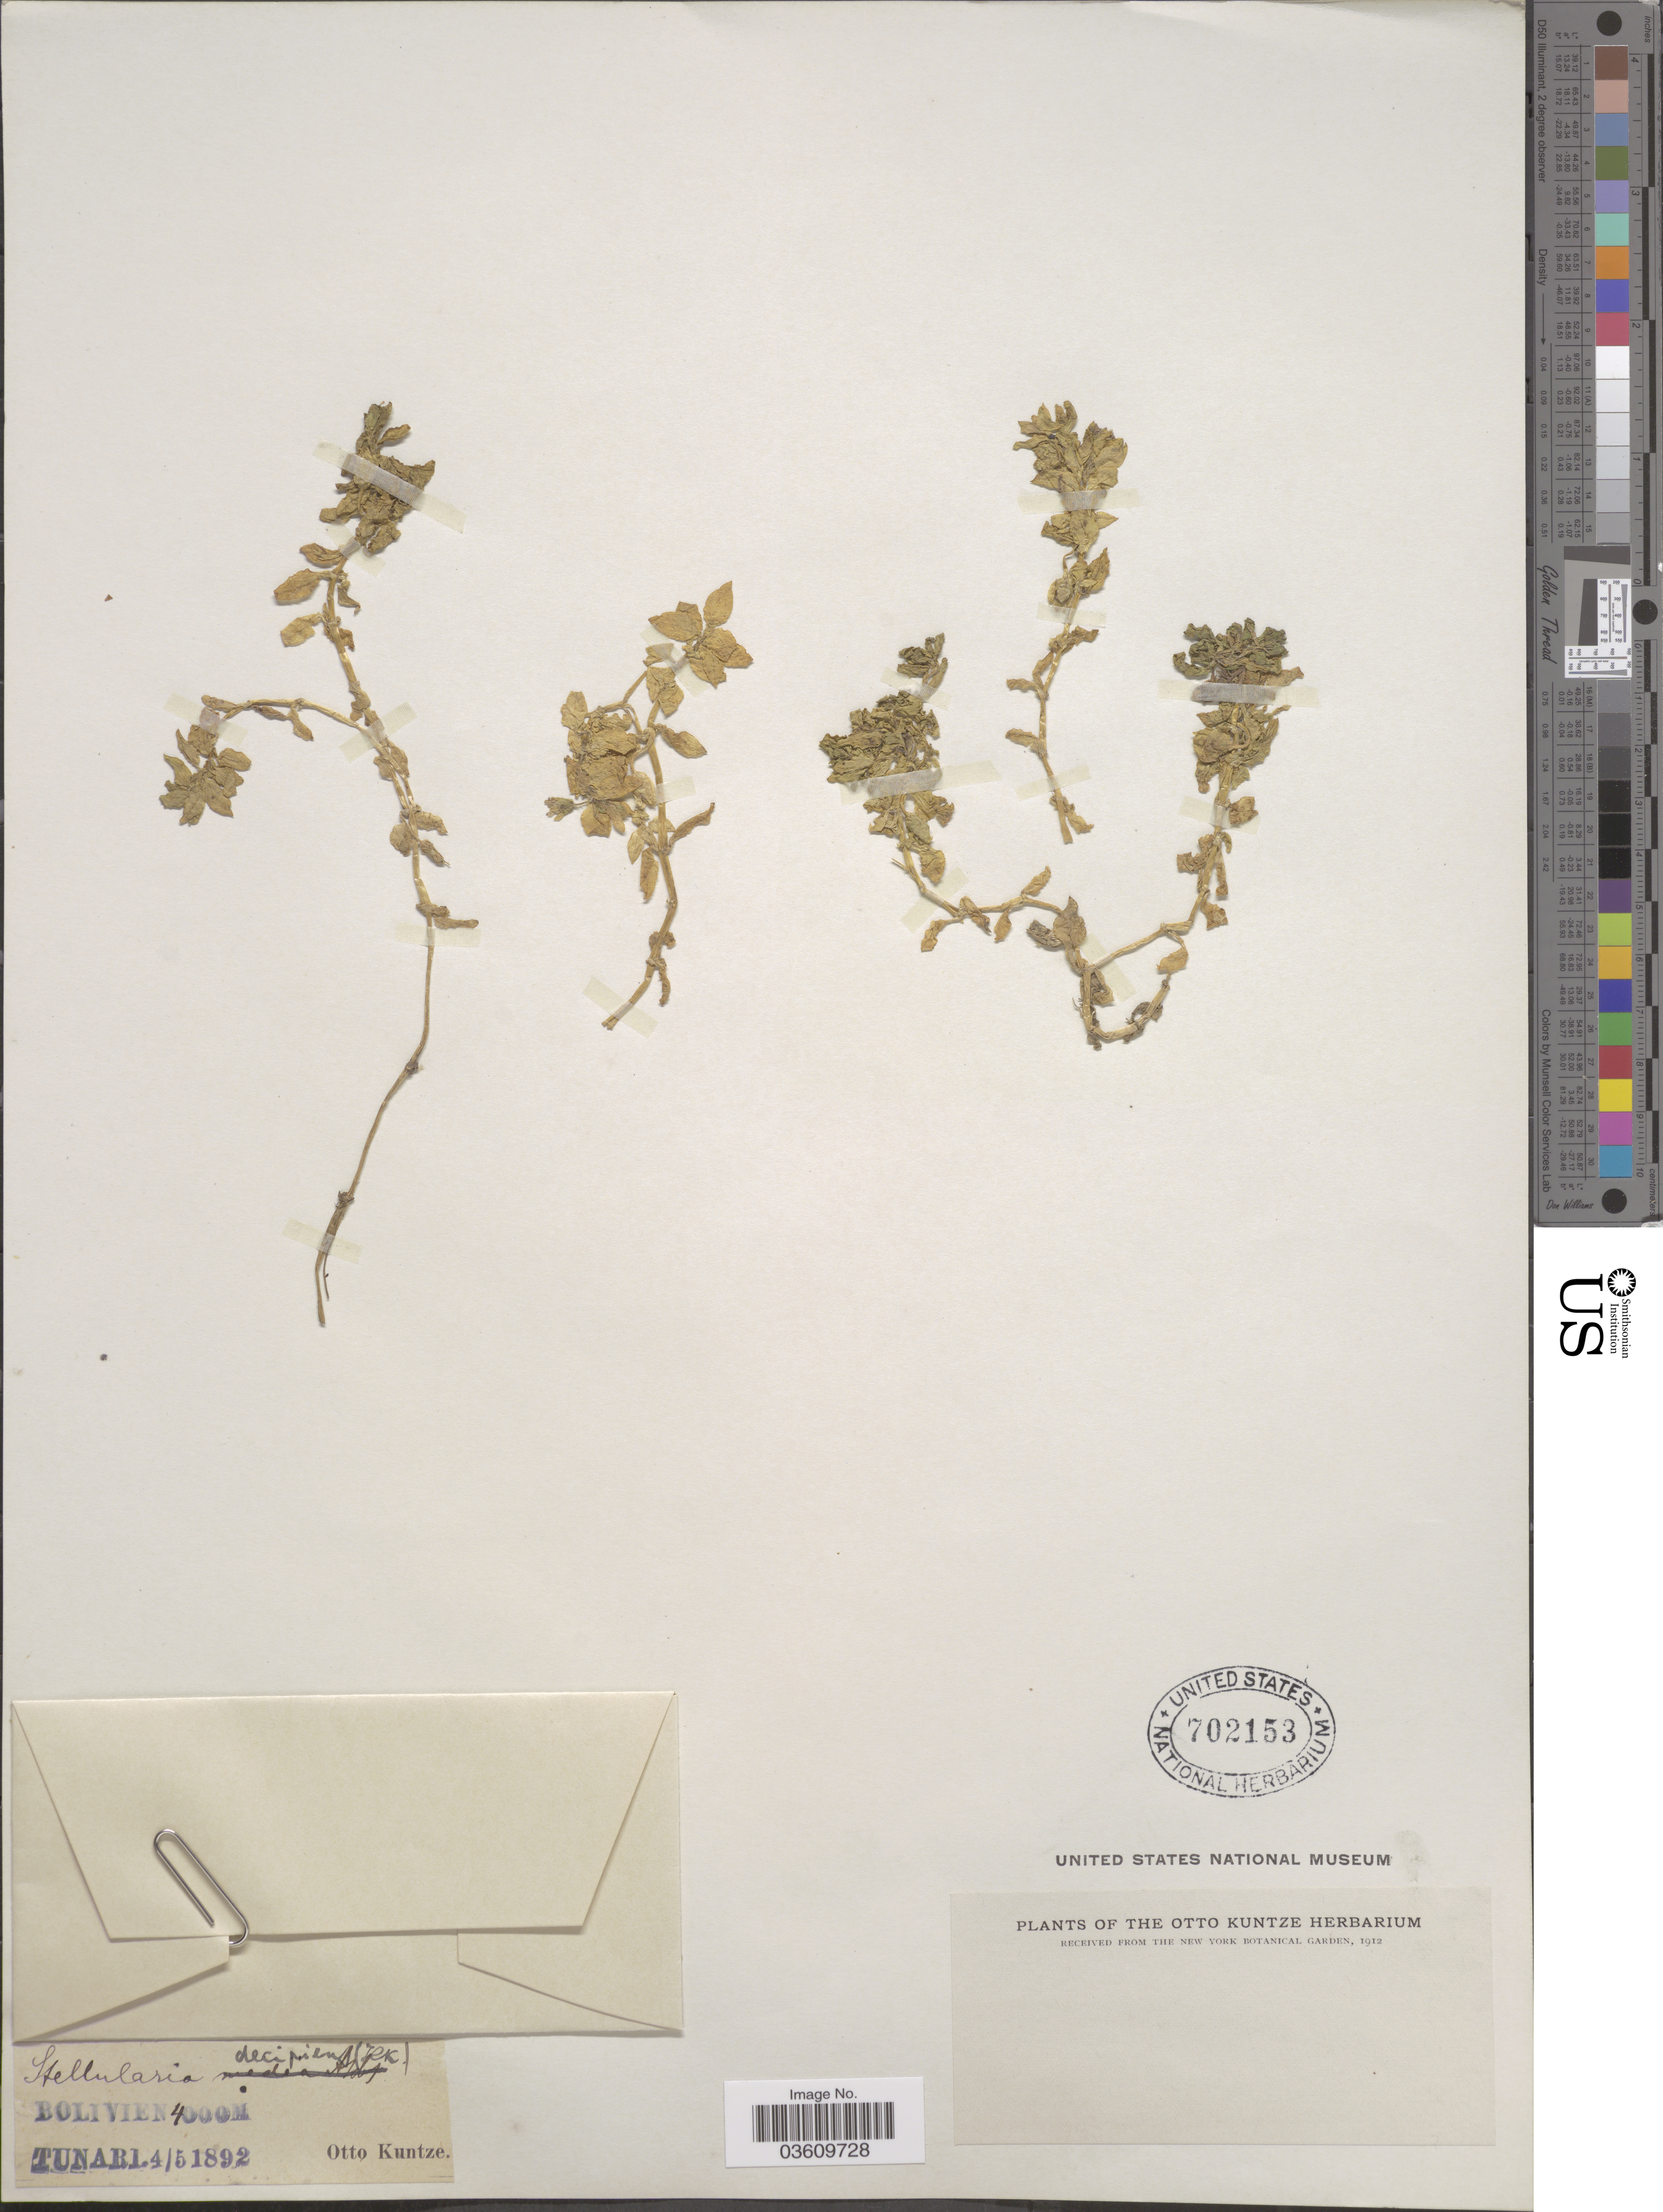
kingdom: Plantae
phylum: Tracheophyta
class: Magnoliopsida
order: Caryophyllales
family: Caryophyllaceae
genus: Stellaria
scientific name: Stellaria cuspidata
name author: Willd. ex Schltdl.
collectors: C.E.O. Kuntze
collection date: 1892-05-04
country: Bolivia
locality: Tunabi.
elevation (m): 400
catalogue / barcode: US 702153